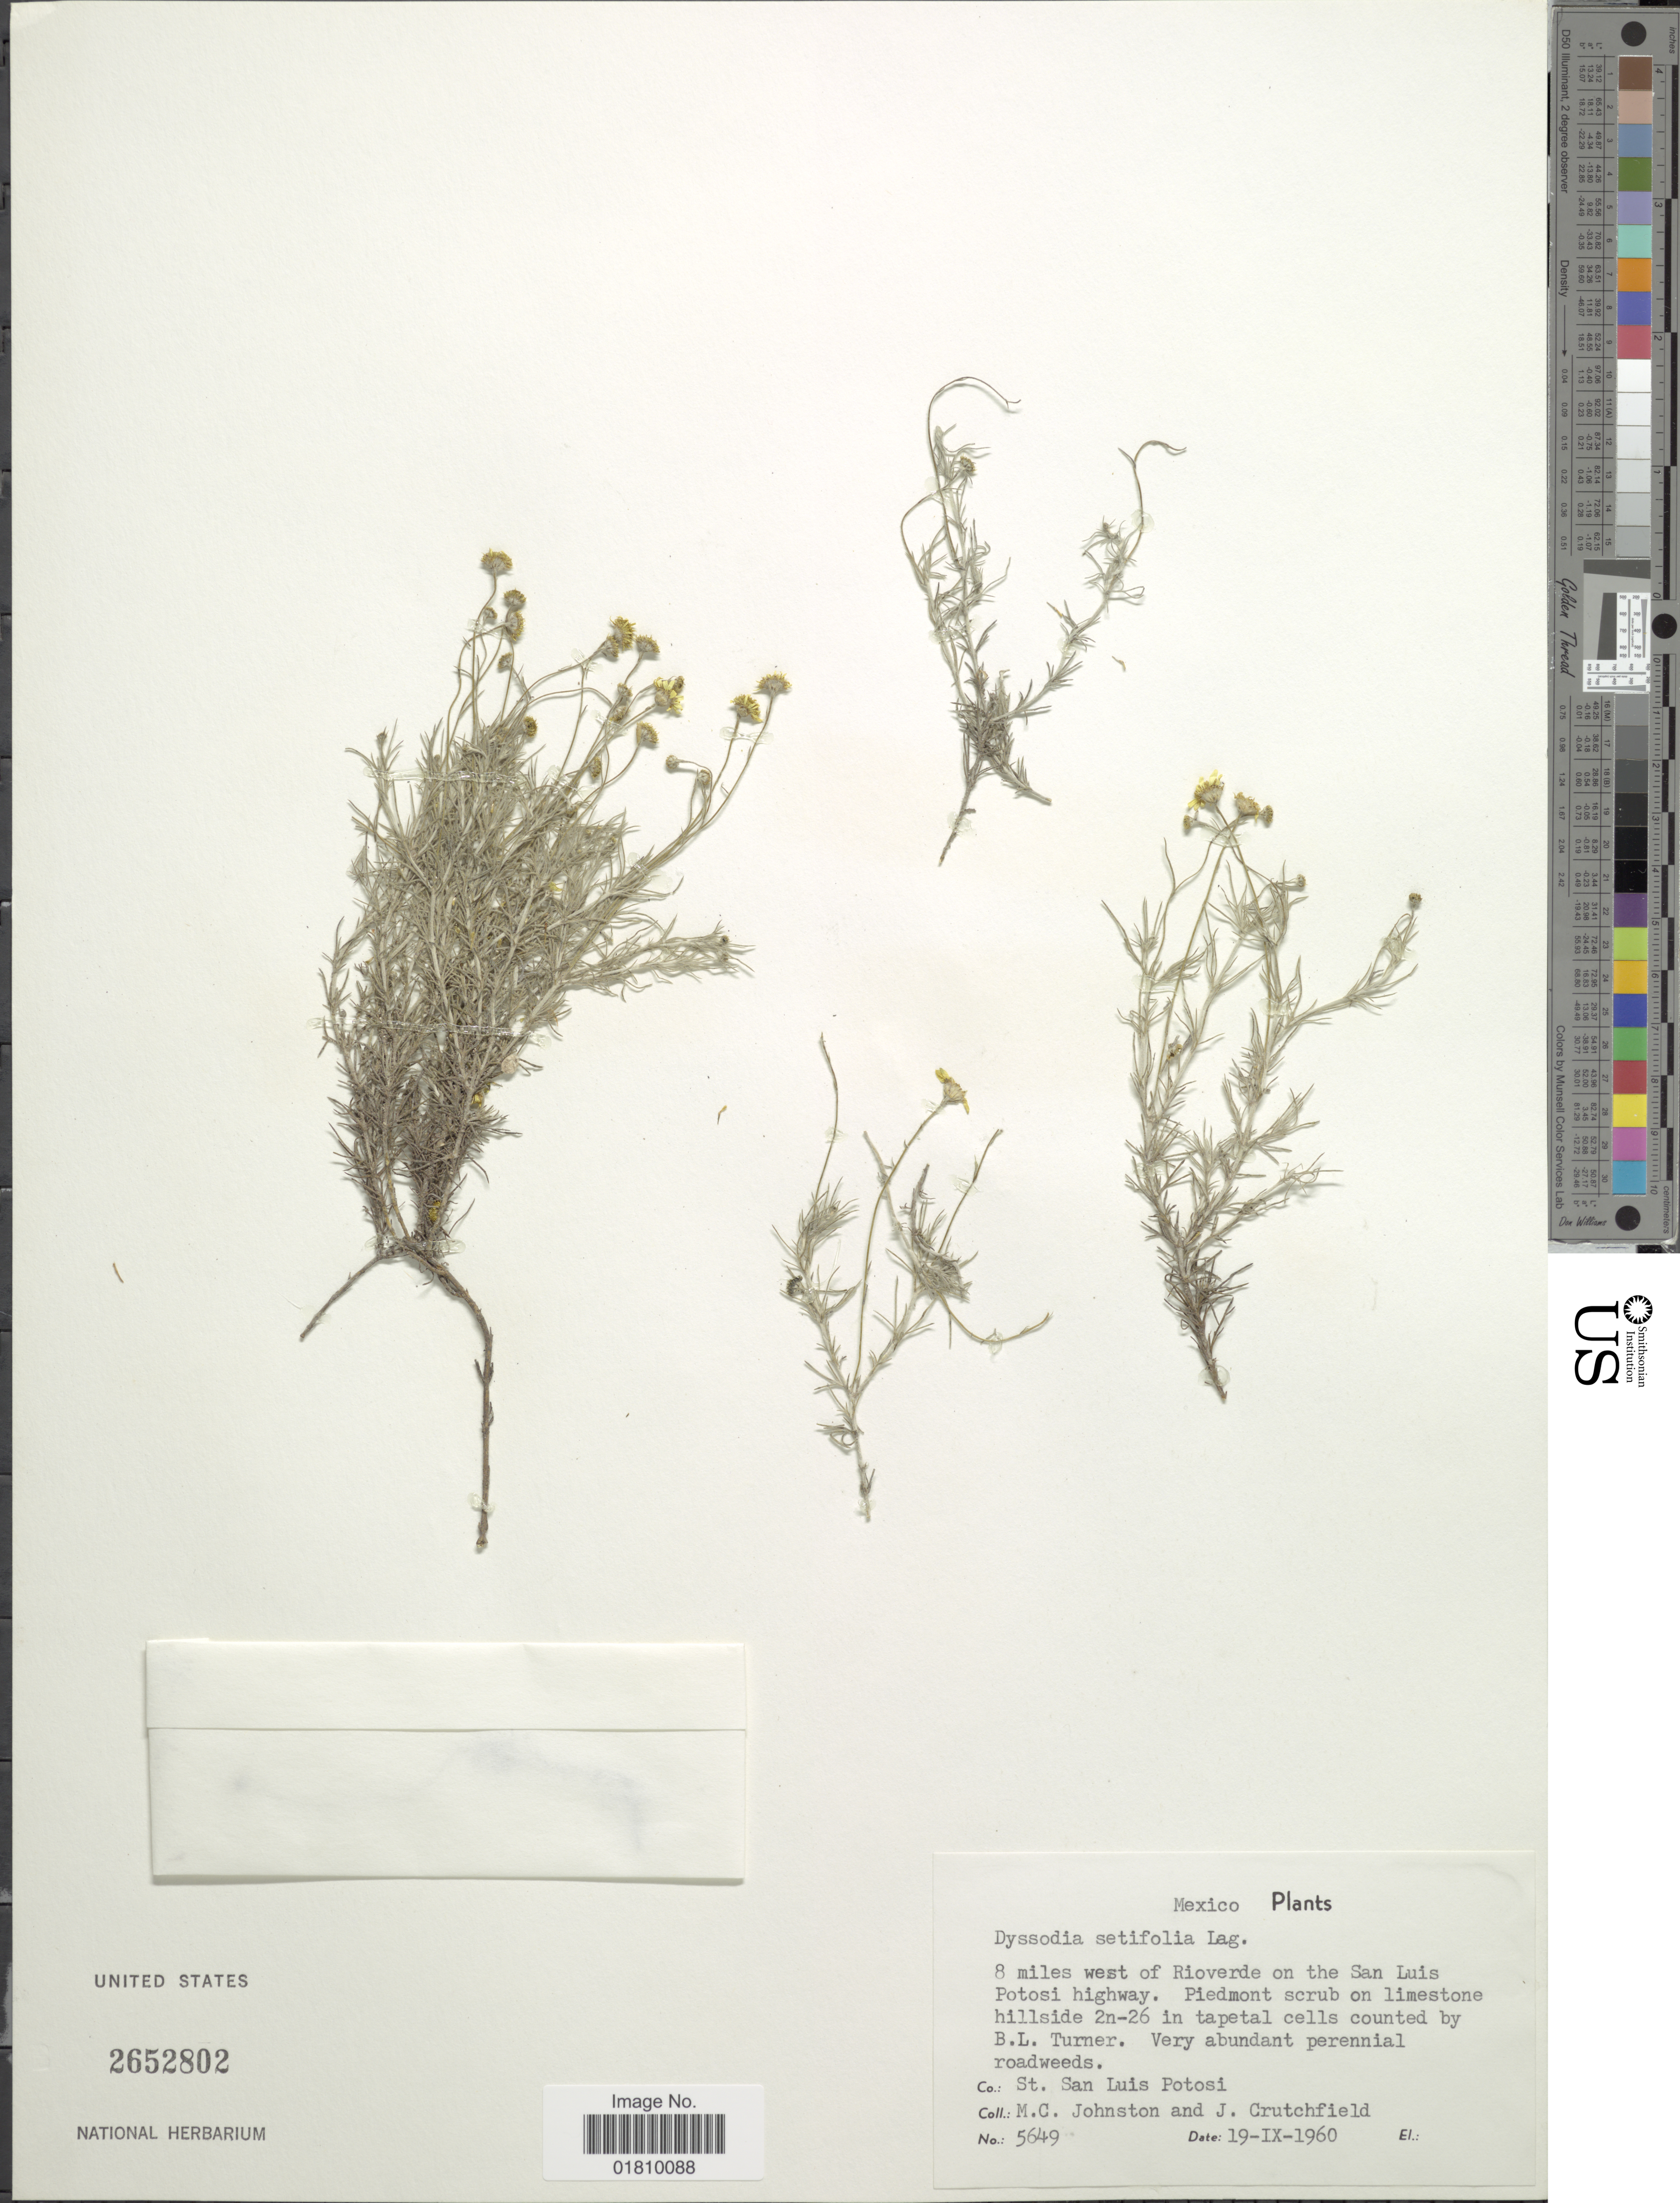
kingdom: Plantae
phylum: Tracheophyta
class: Magnoliopsida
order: Asterales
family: Asteraceae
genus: Thymophylla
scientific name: Thymophylla setifolia var. setifolia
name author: Lag.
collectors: M. Johnston & J. Crutchfield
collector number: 5649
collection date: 1960-09-19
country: Mexico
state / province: San Luis Potosí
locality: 8 miles west of Rioverde on the San Luis Potosi highway, piedmont scrub on limestone hillside 2n-26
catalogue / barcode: US 2652802